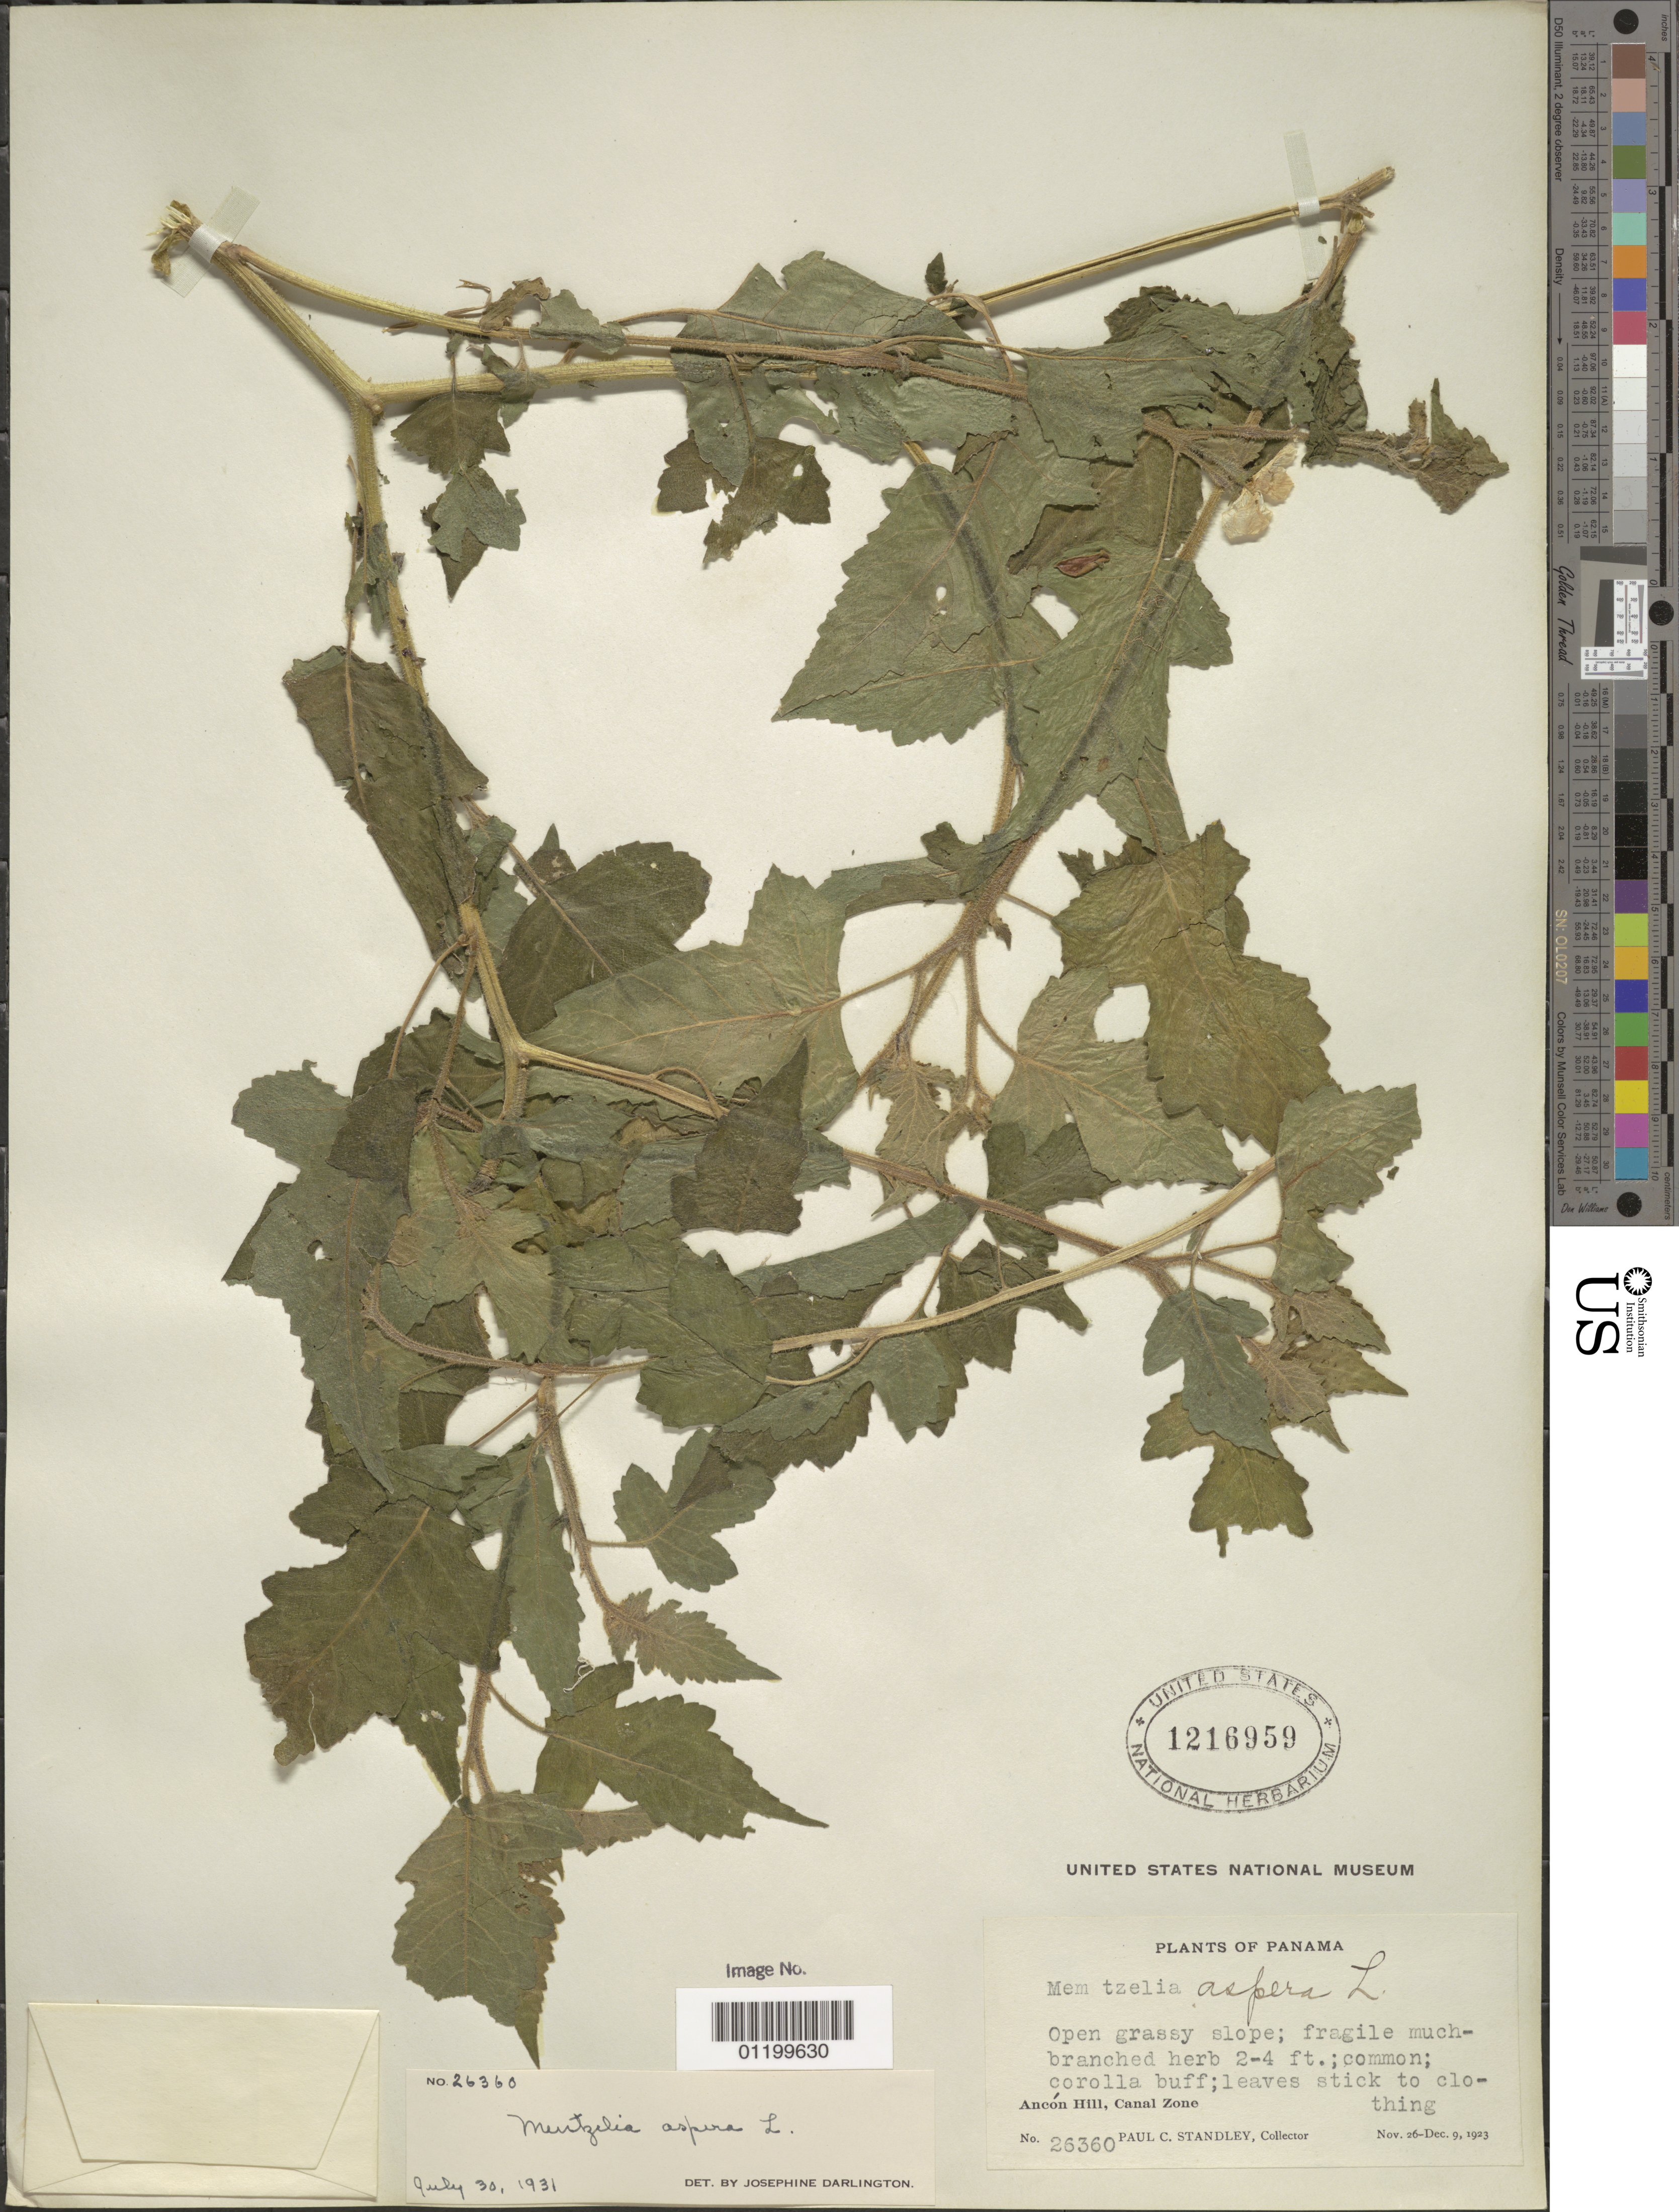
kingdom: Plantae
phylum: Tracheophyta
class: Magnoliopsida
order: Cornales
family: Loasaceae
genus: Mentzelia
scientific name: Mentzelia aspera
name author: L.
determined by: Darlington, J.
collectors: P. C. Standley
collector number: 26360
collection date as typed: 26 Nov 1923 to 09 Dec 1923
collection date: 1923-11-26/1923-12-09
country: Panama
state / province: Panamá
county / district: Canal Zone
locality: Ancón Hill.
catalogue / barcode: US 1216959